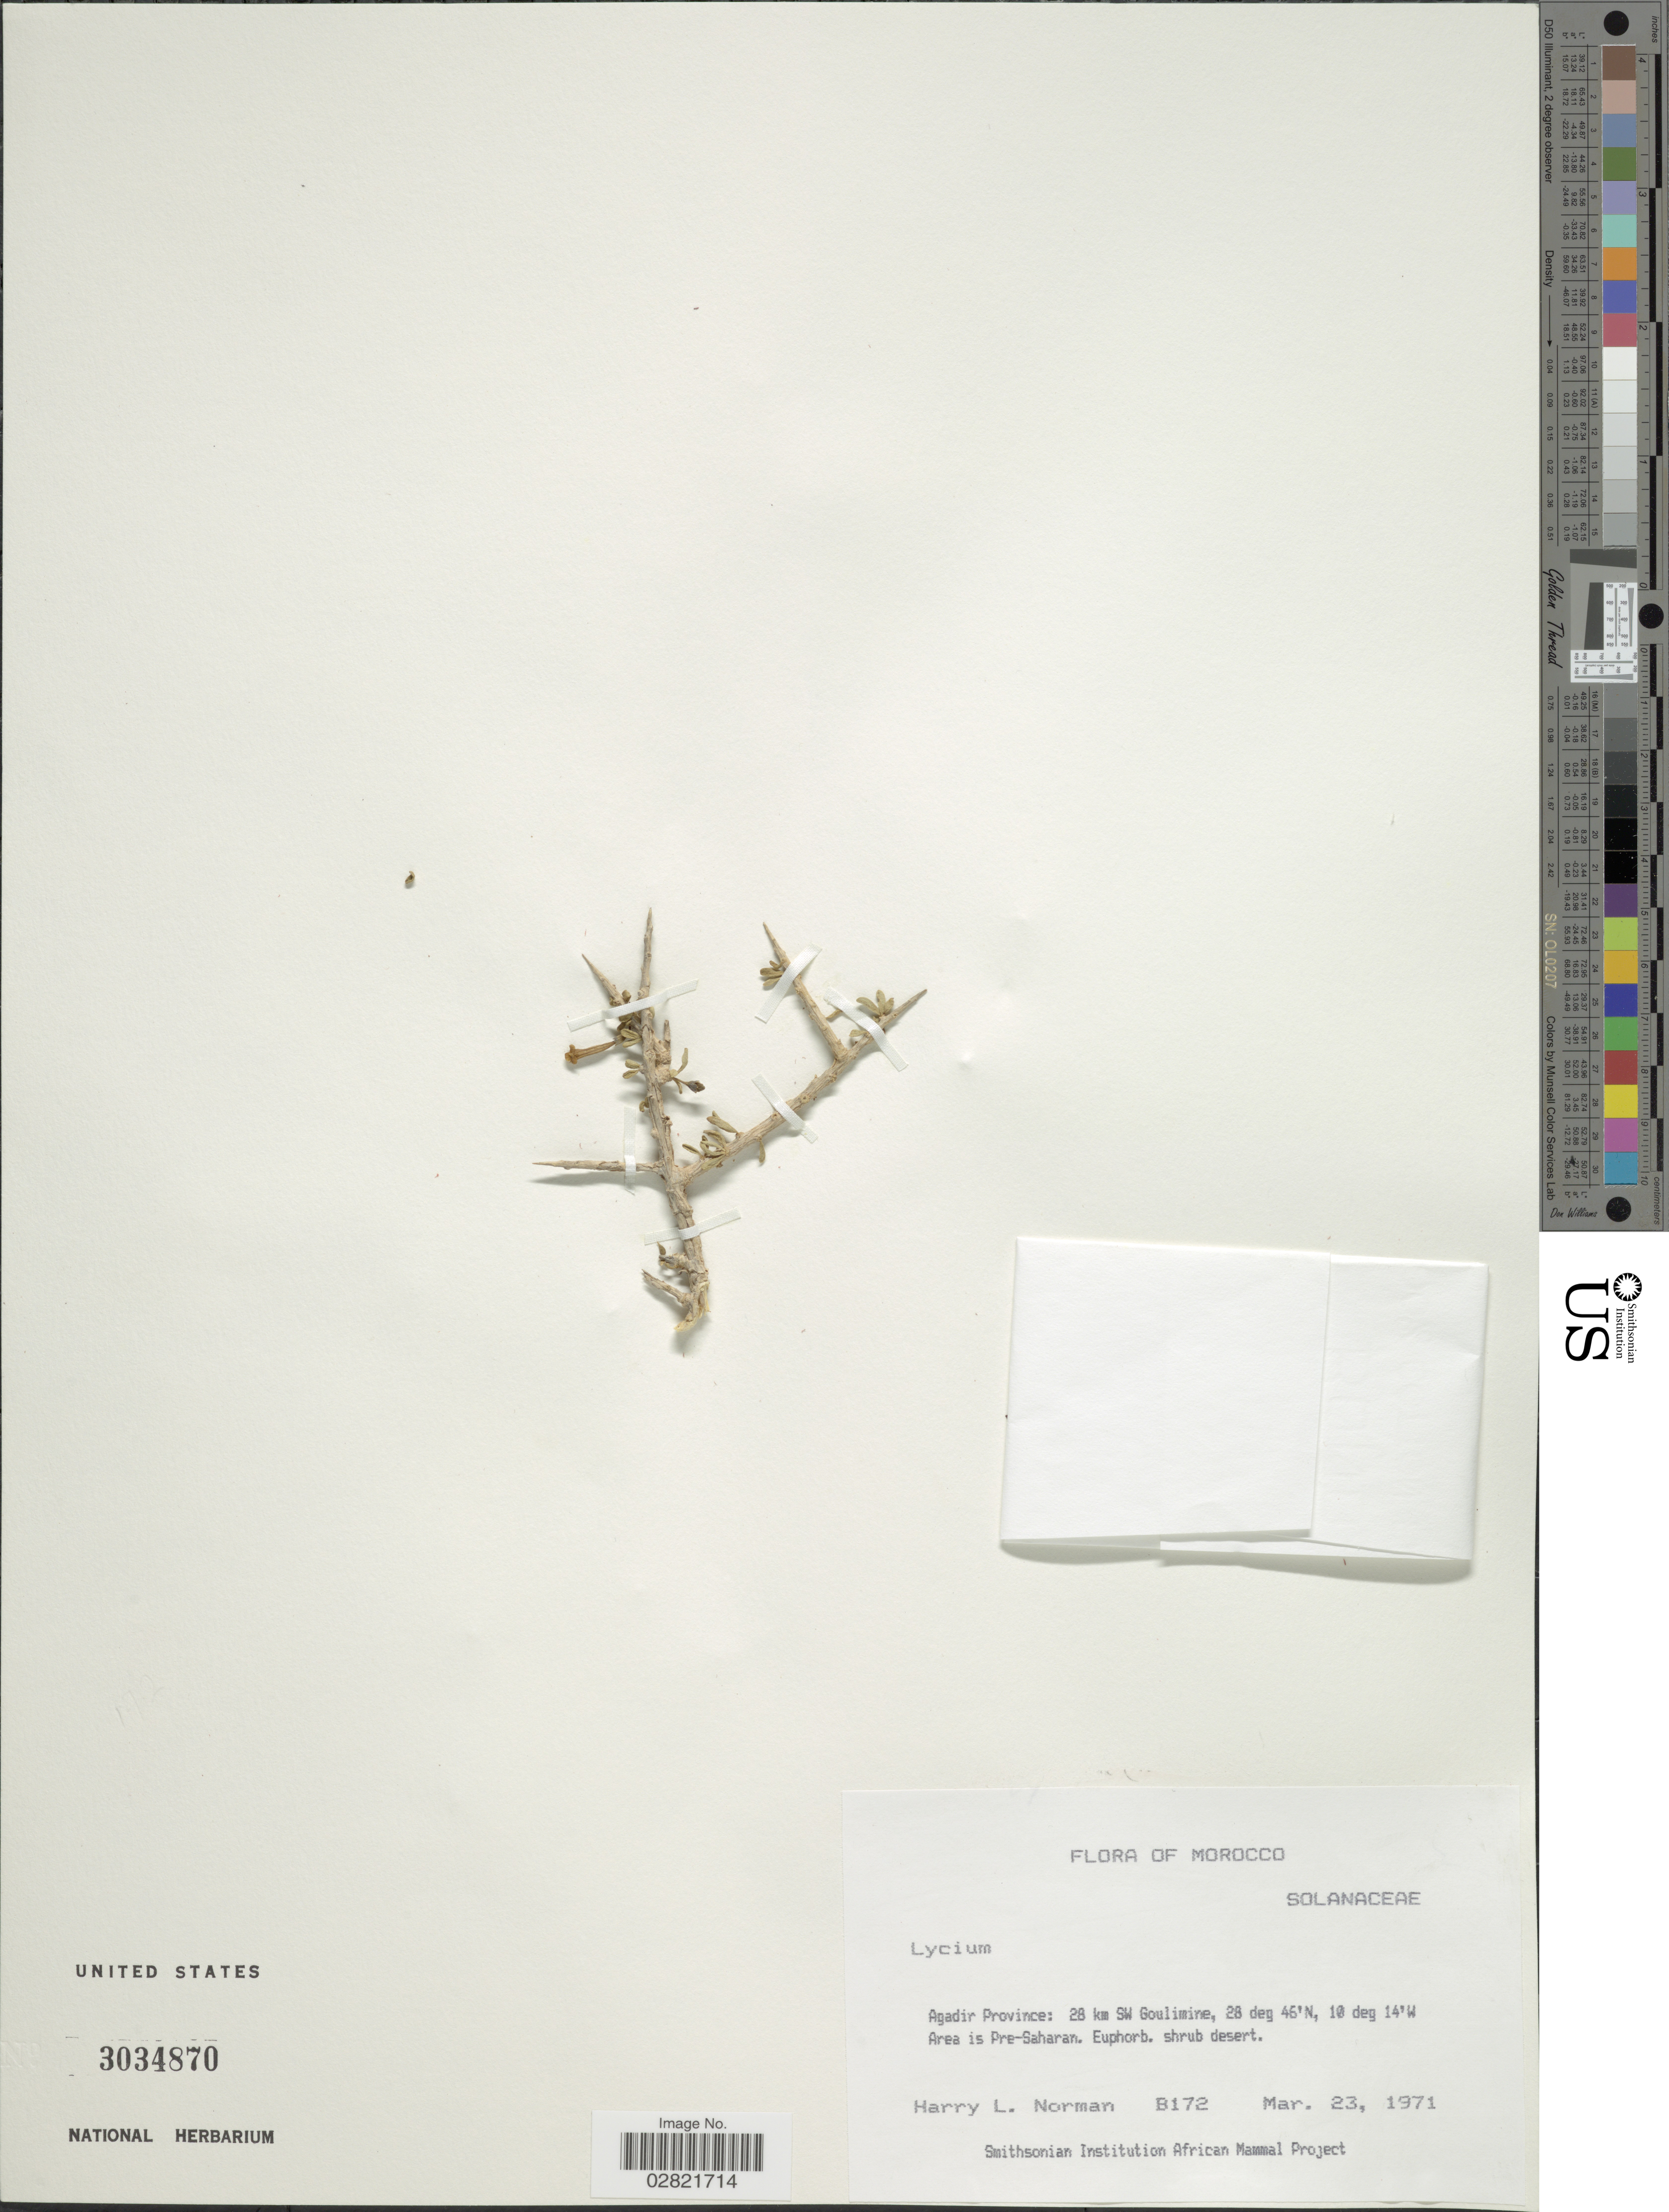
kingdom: Plantae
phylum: Tracheophyta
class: Magnoliopsida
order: Solanales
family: Solanaceae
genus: Lycium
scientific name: Lycium sp.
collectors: Norman, H.L.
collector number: B172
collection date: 1971-03-23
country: Morocco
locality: Agadir Province: 28 km SW Goulimine. Area is Pre-Saharan.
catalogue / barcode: US 3034870